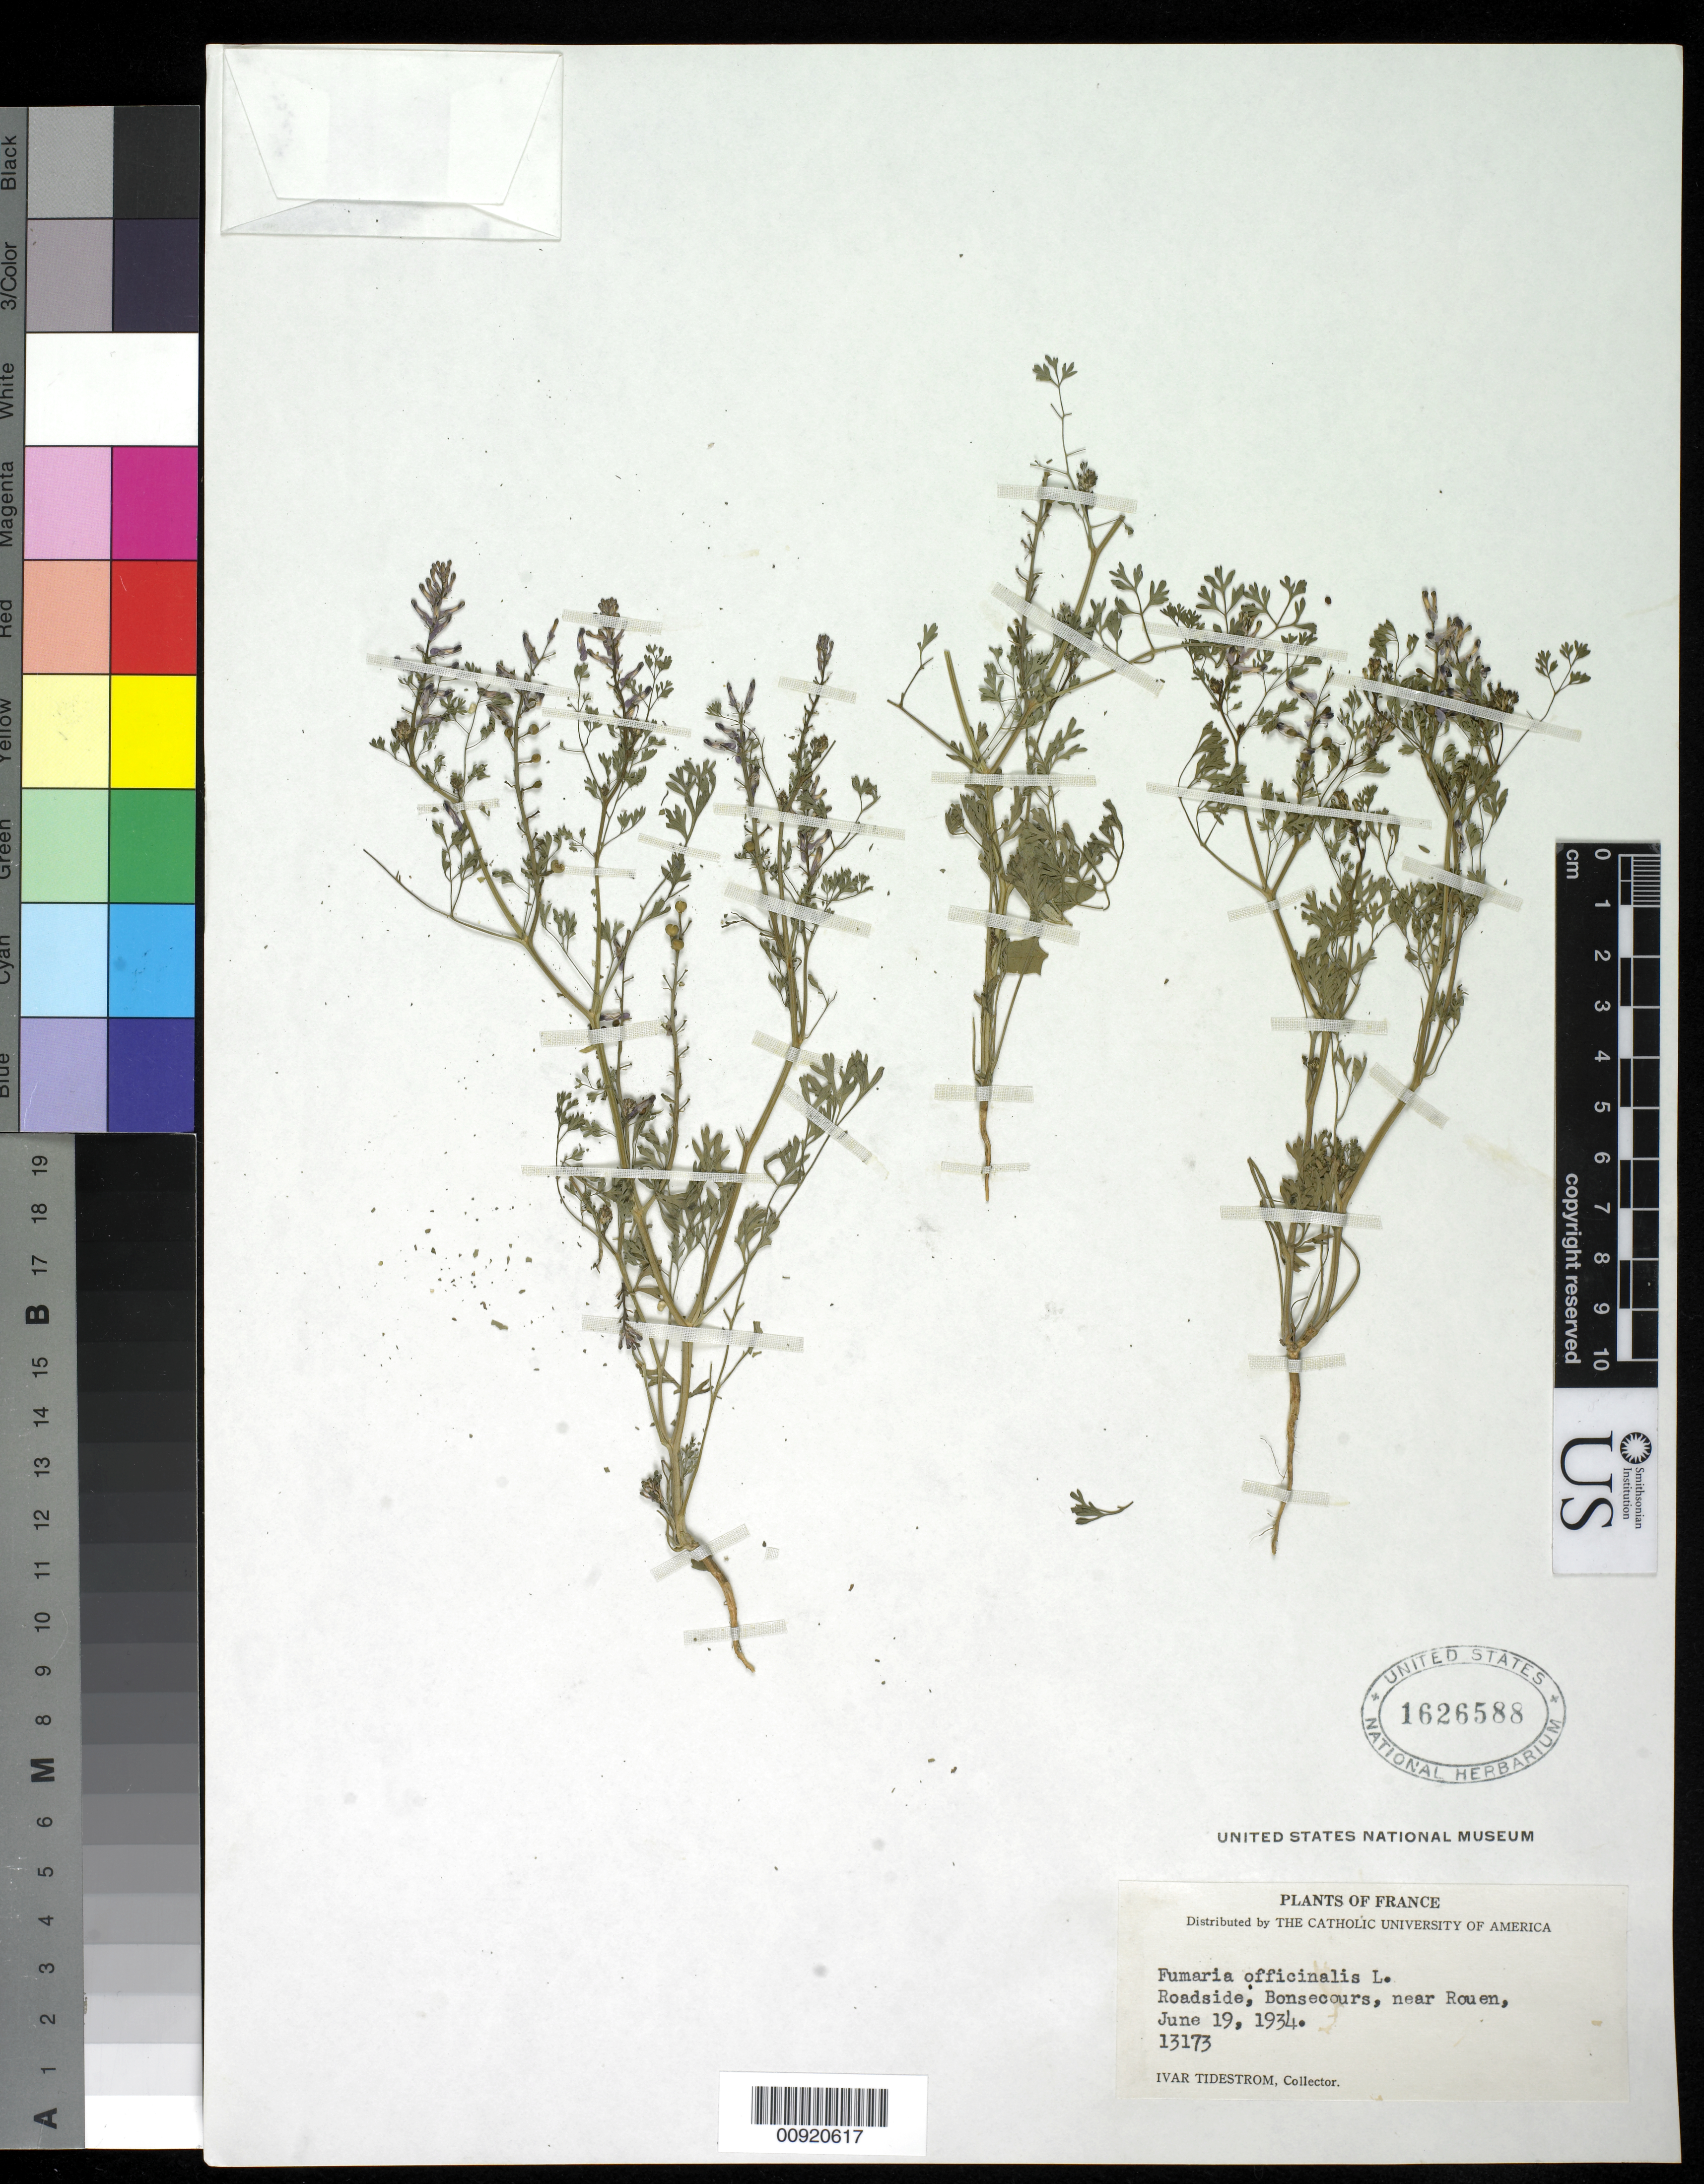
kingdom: Plantae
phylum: Tracheophyta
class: Magnoliopsida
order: Ranunculales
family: Papaveraceae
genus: Fumaria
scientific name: Fumaria officinalis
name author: L.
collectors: I. F. Tidestrom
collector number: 13173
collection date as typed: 19 Jun 1934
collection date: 1934-06-19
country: France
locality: Roadside, Bonsecours, near Rouen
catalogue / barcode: US 1626588